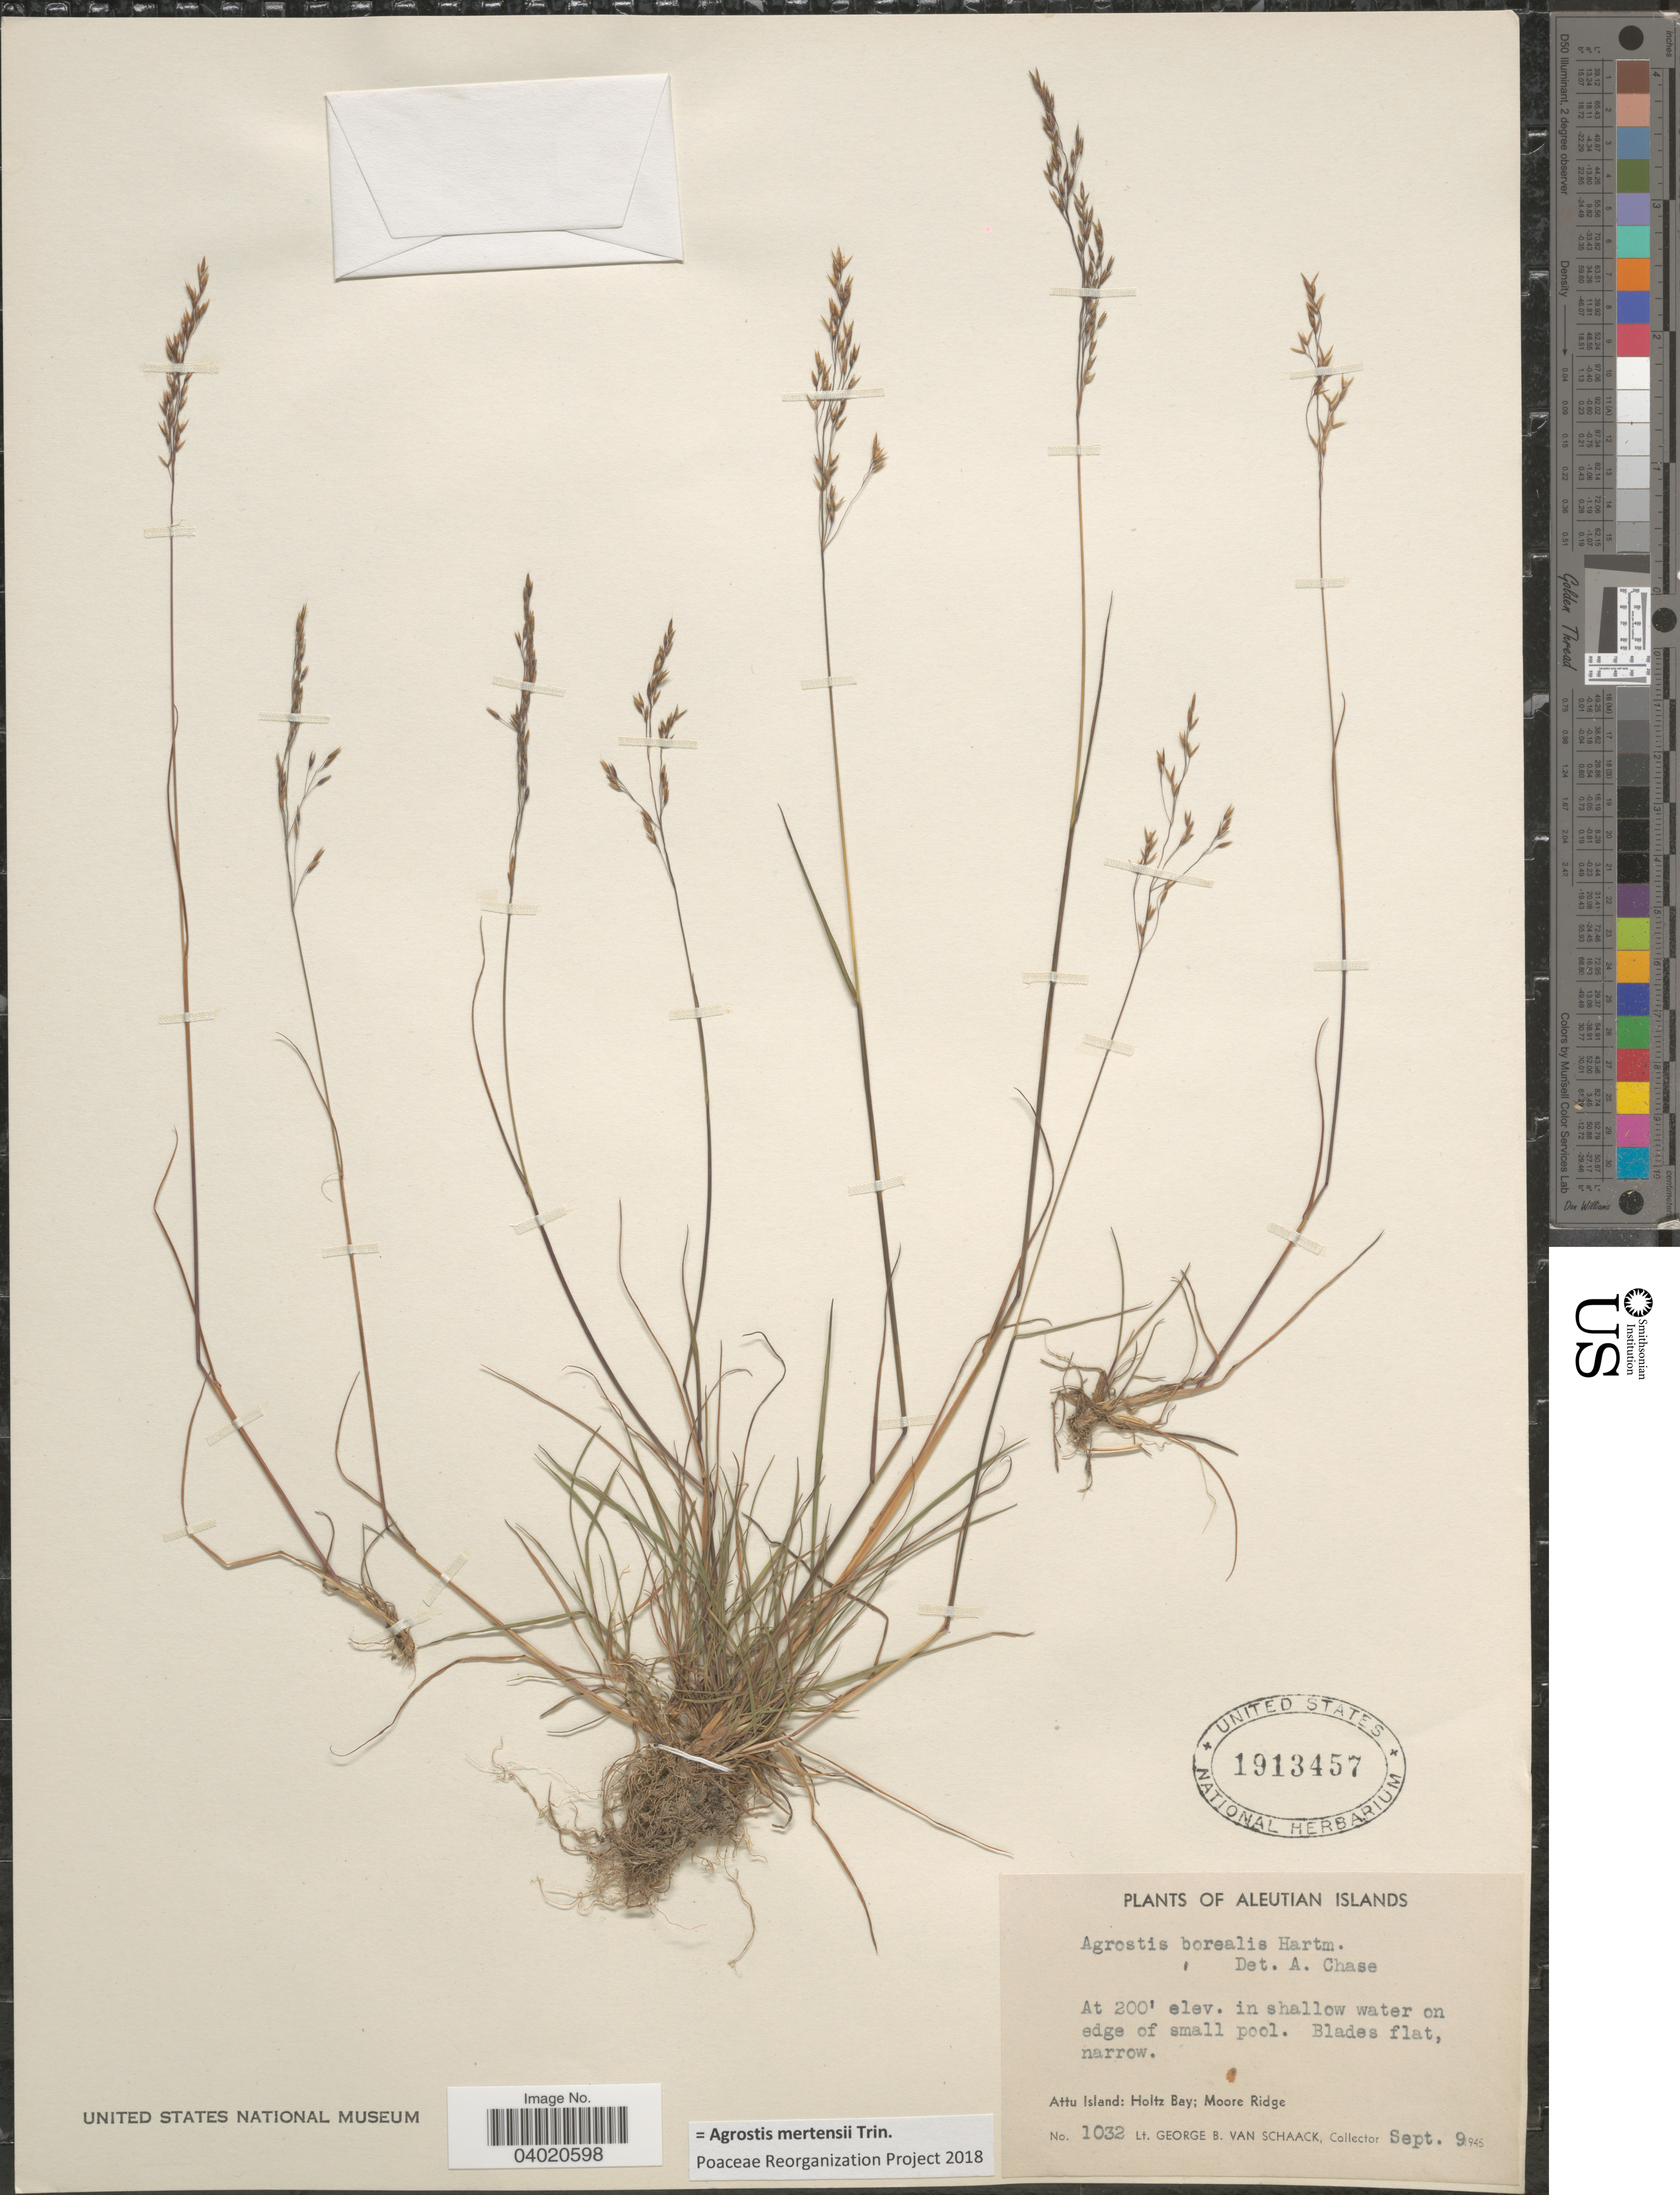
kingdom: Plantae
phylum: Tracheophyta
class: Liliopsida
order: Poales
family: Poaceae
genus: Agrostis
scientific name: Agrostis mertensii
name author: Trin.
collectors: G. Van Schaack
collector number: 1032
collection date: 1945-09-09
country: United States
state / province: Alaska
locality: Aleutian Islands. Attu Island: Holtz Bay; Moore Ridge.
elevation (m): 61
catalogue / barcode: US 1913457